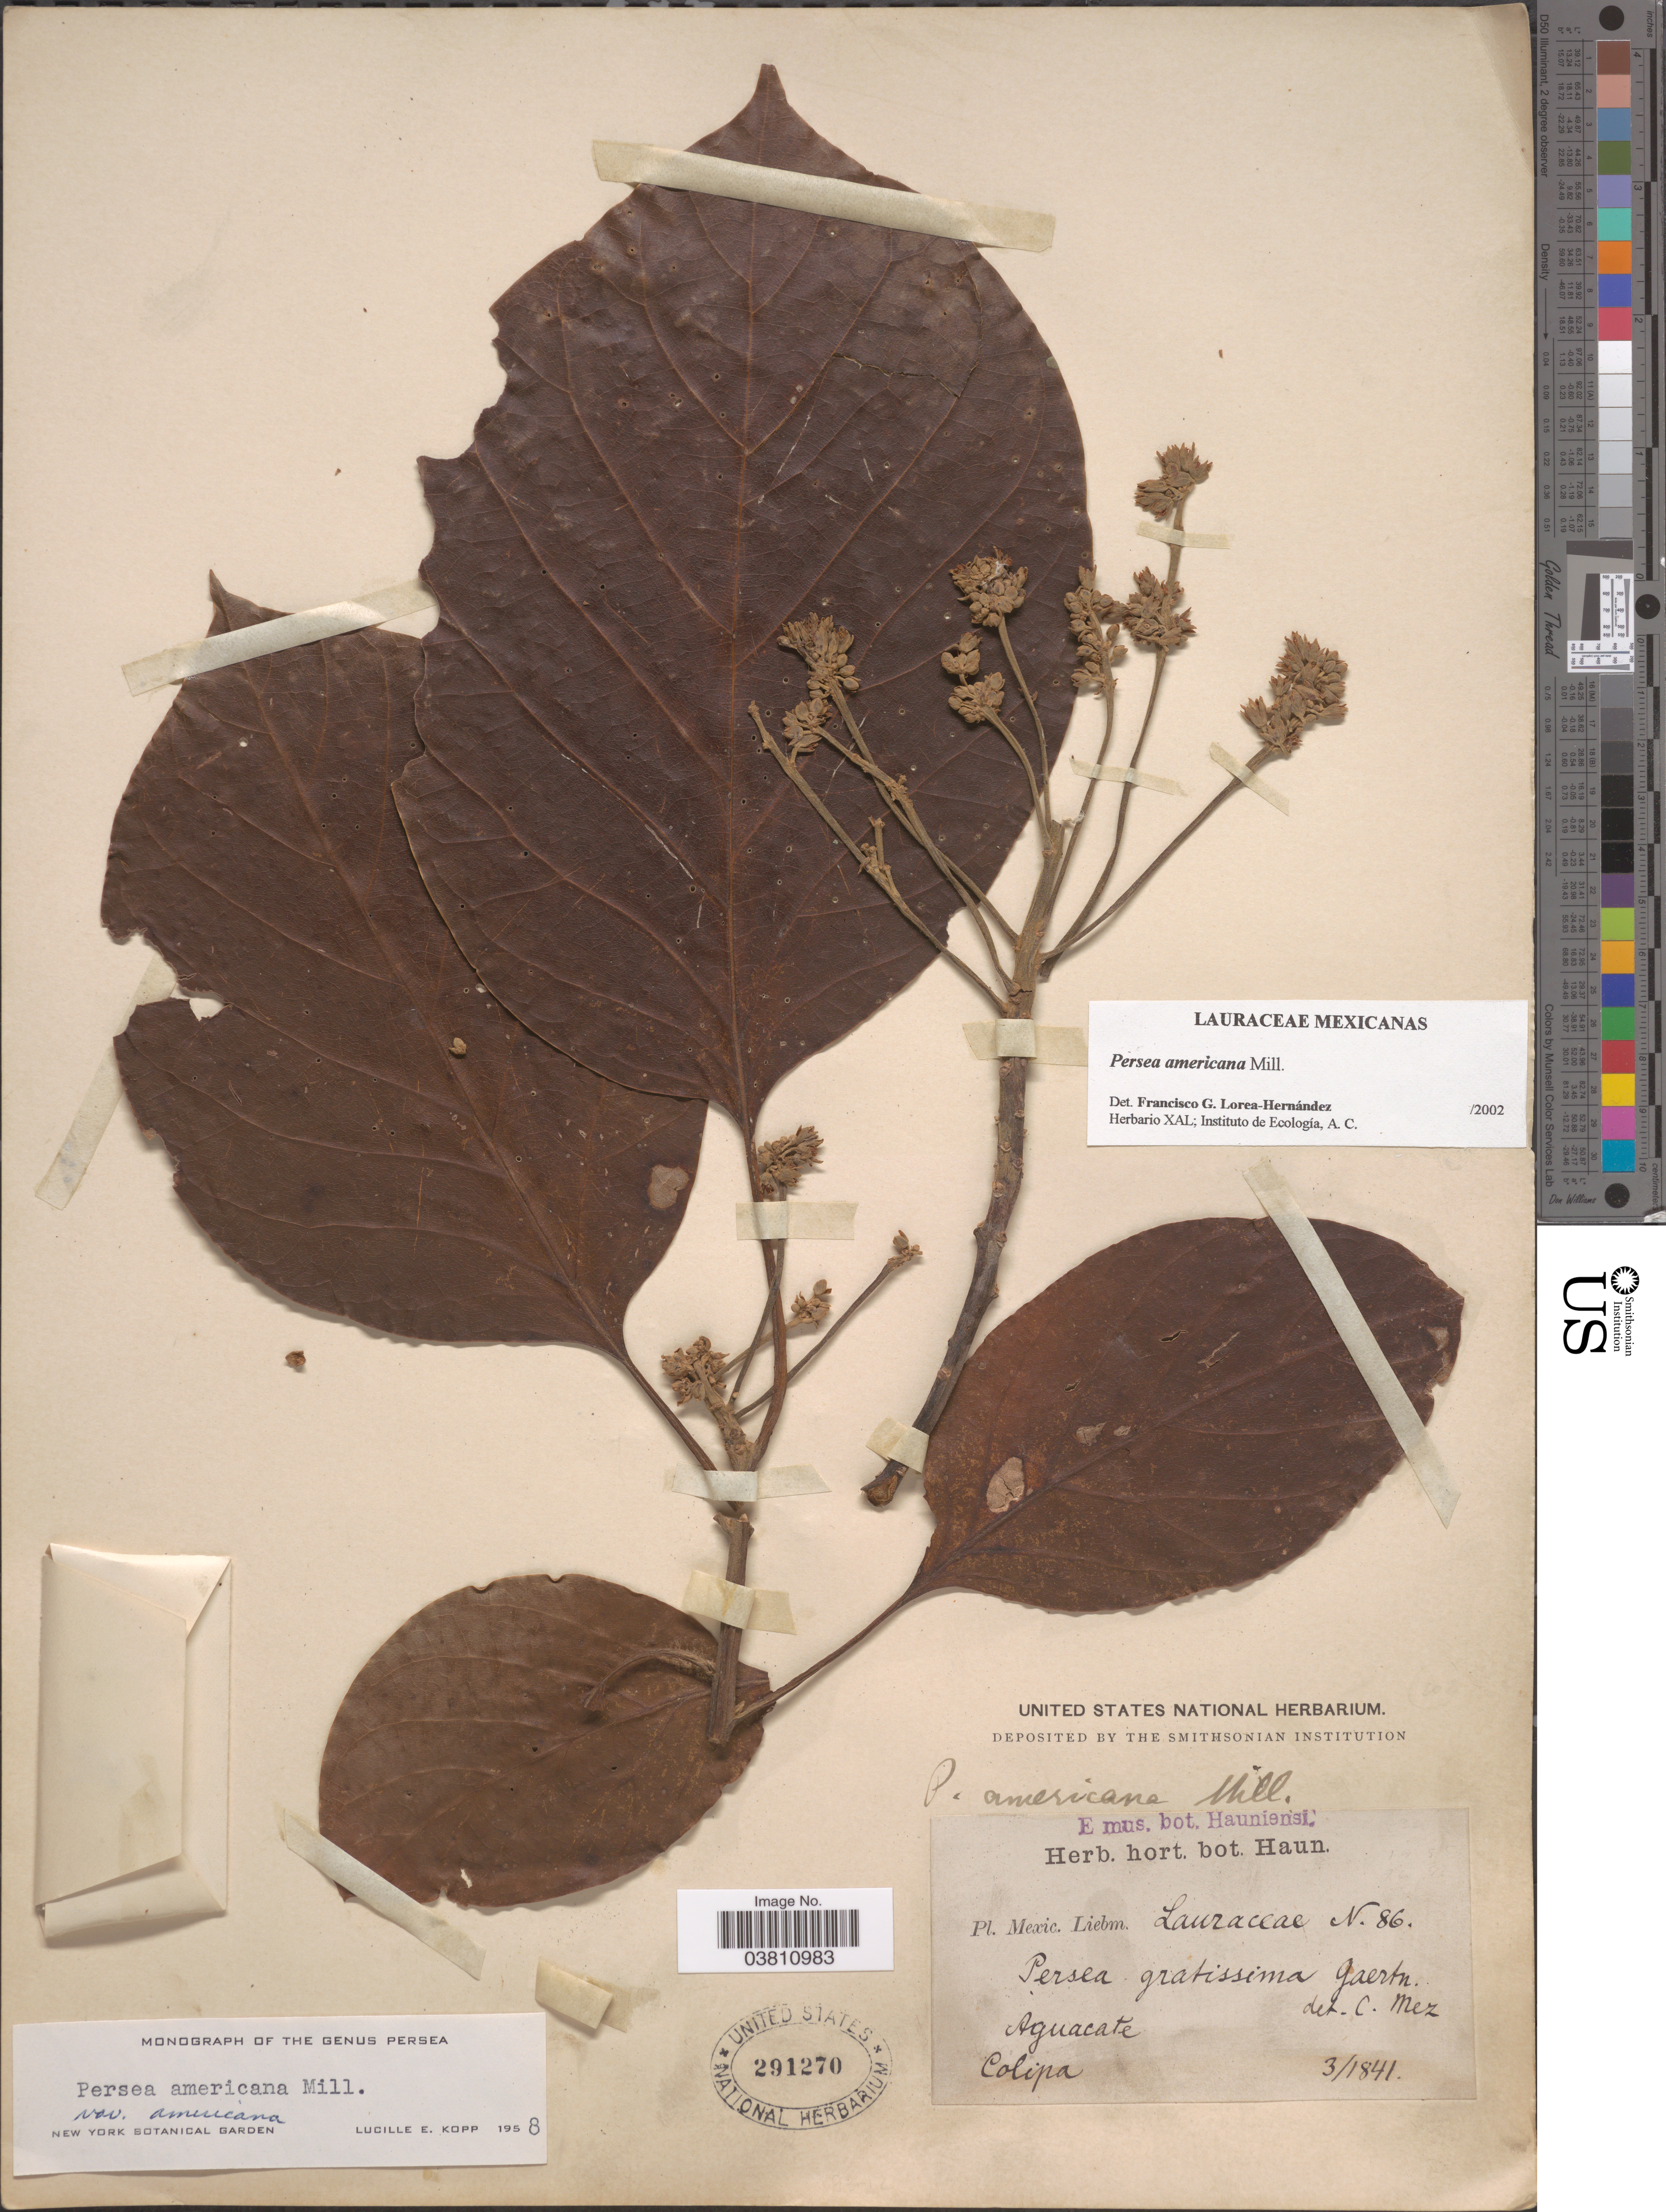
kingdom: Plantae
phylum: Tracheophyta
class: Magnoliopsida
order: Laurales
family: Lauraceae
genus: Persea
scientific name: Persea americana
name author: Mill.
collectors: Liebm.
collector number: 86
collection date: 1841-03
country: Mexico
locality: Aguacate. Colipa.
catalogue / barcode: US 291270